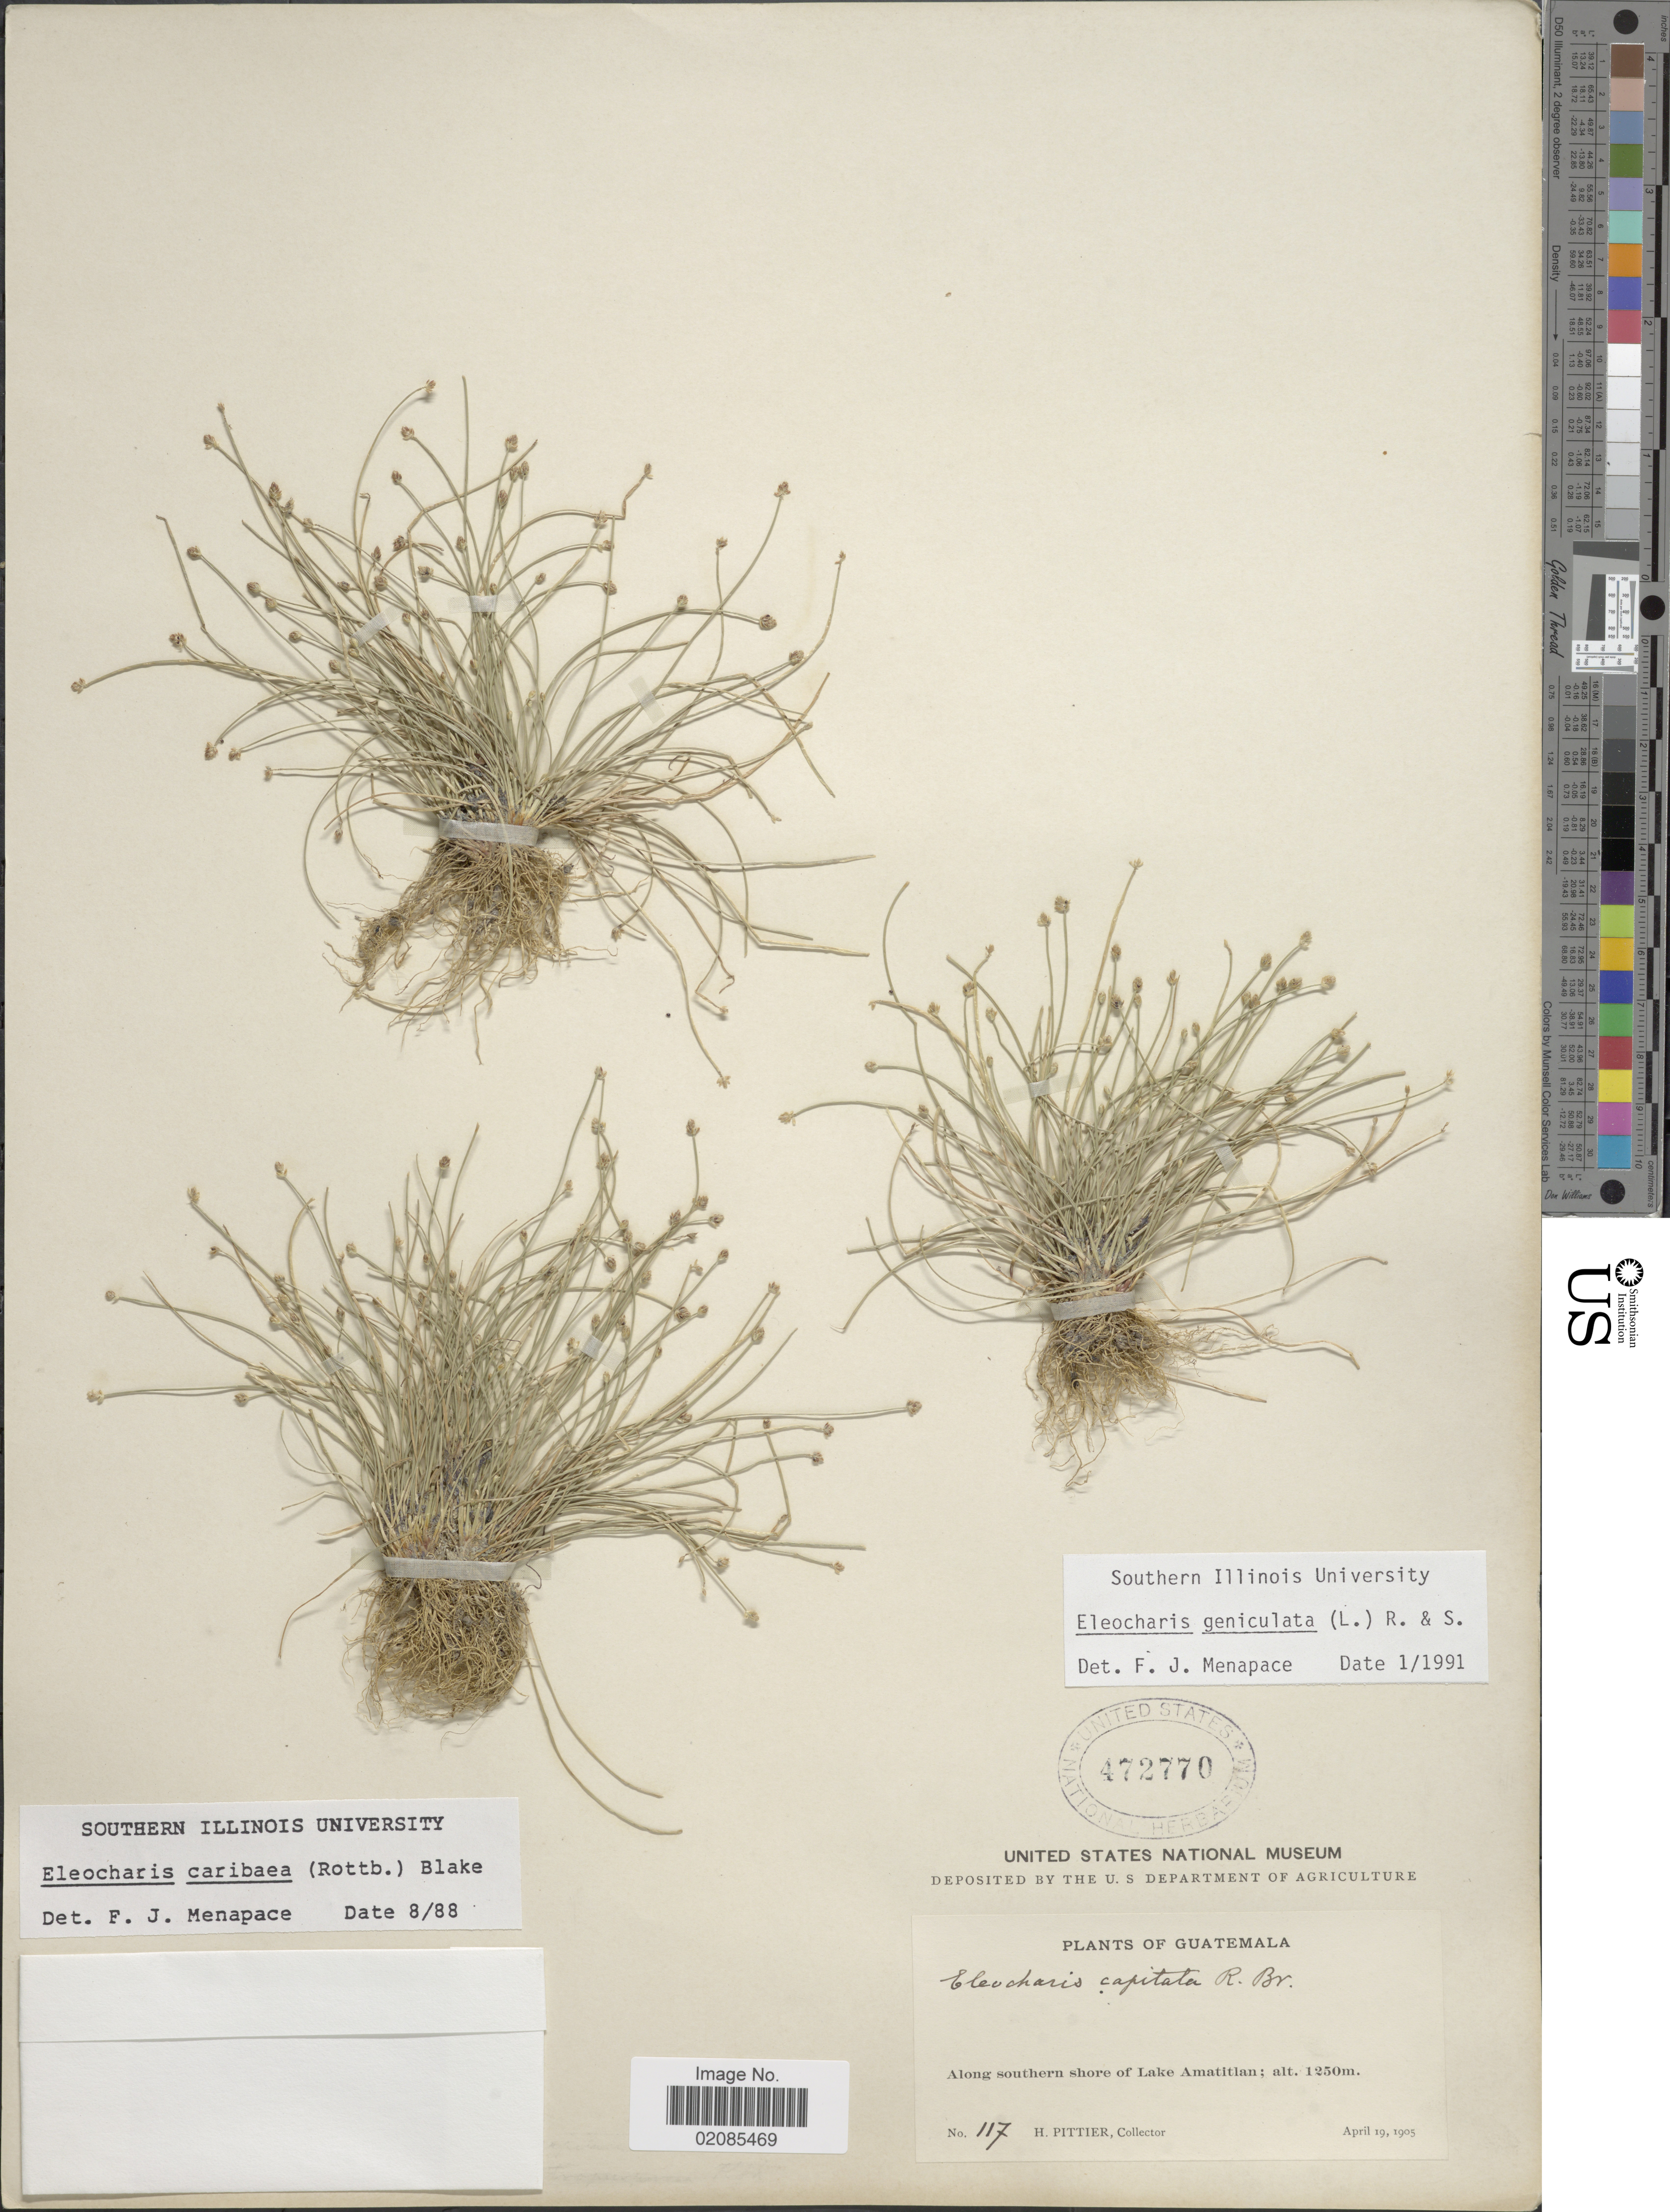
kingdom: Plantae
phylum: Tracheophyta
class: Liliopsida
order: Poales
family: Cyperaceae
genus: Eleocharis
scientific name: Eleocharis geniculata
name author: (L.) Roem. & Schult.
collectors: H. F. Pittier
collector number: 117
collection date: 1905-04-19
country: Guatemala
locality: Along southern shore of Lake Amatitlan.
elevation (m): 1250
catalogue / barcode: US 472770